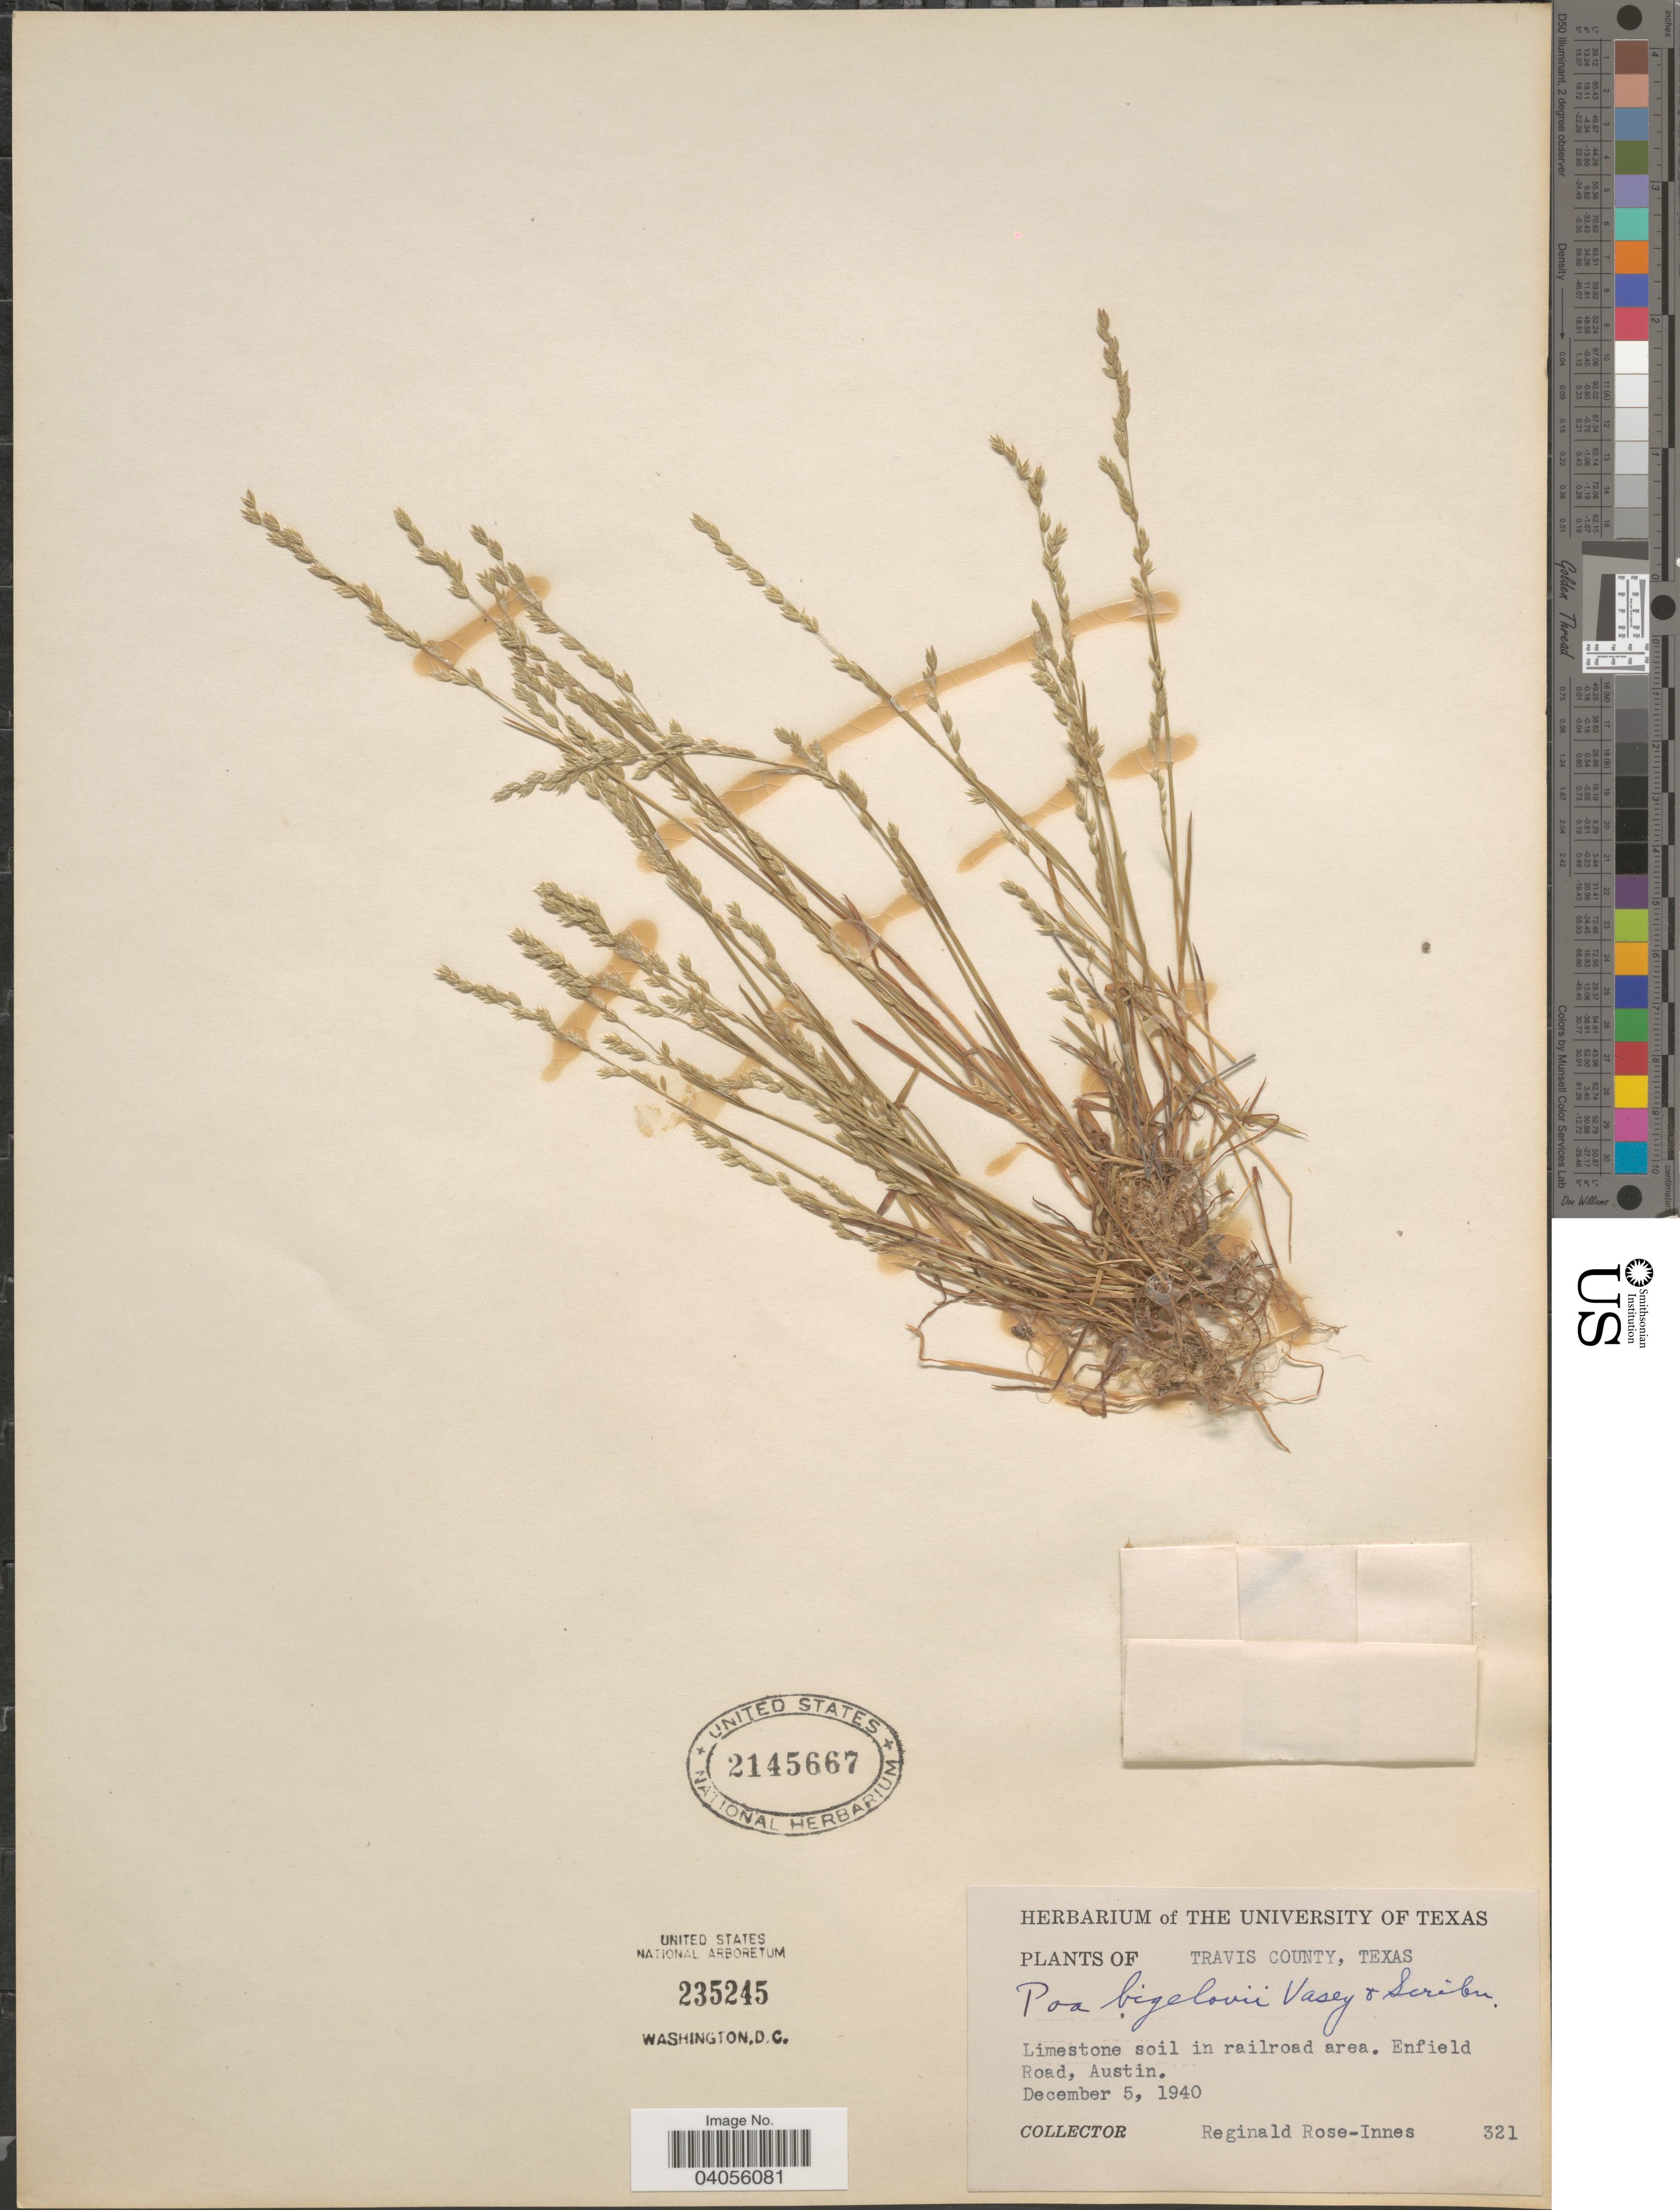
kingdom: Plantae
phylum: Tracheophyta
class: Liliopsida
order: Poales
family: Poaceae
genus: Poa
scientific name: Poa bigelovii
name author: Vasey & Scribn.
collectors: R. Rose-Innes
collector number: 321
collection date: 1940-12-05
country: United States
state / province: Texas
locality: Travis County. Limestone soil in railroad area. Enfield Road, Austin.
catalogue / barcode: US 2145667